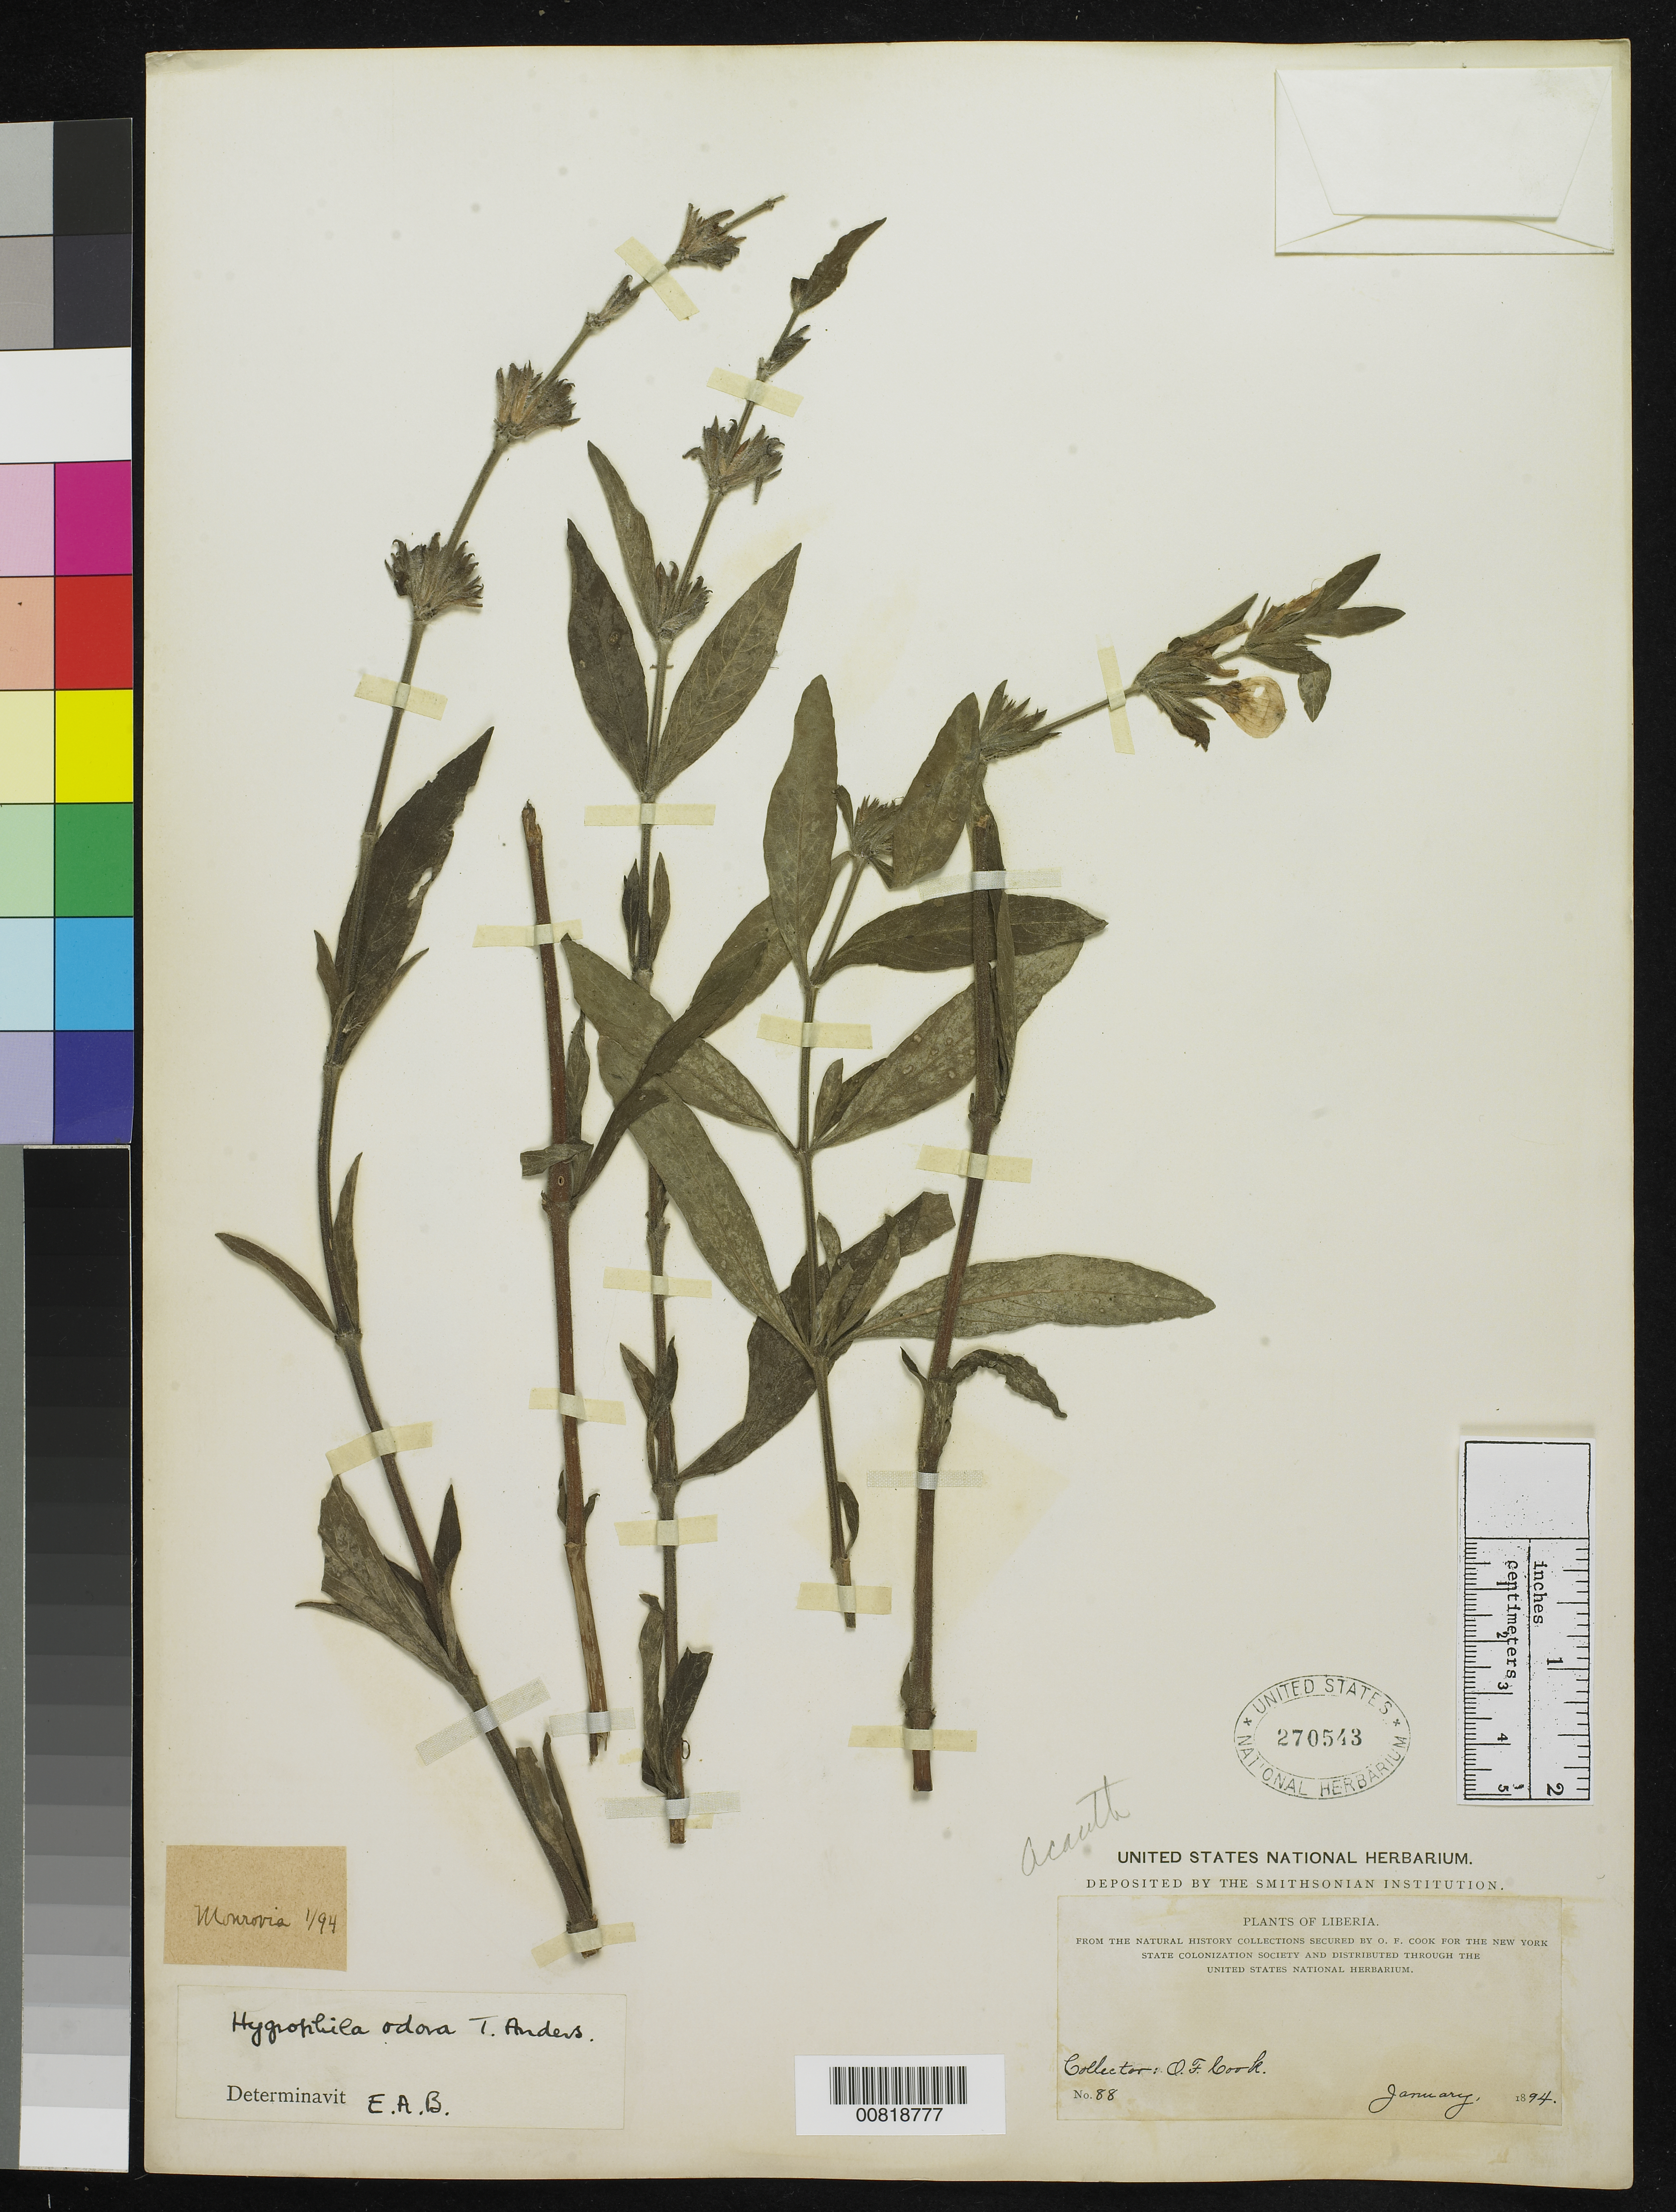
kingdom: Plantae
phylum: Tracheophyta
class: Magnoliopsida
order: Lamiales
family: Acanthaceae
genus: Hygrophila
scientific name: Hygrophila odora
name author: (Nees) T. Anderson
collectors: O. F. Cook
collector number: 88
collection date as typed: Jan 1894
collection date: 1894-01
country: Liberia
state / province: Montserrado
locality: Monrovia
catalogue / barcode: US 270543